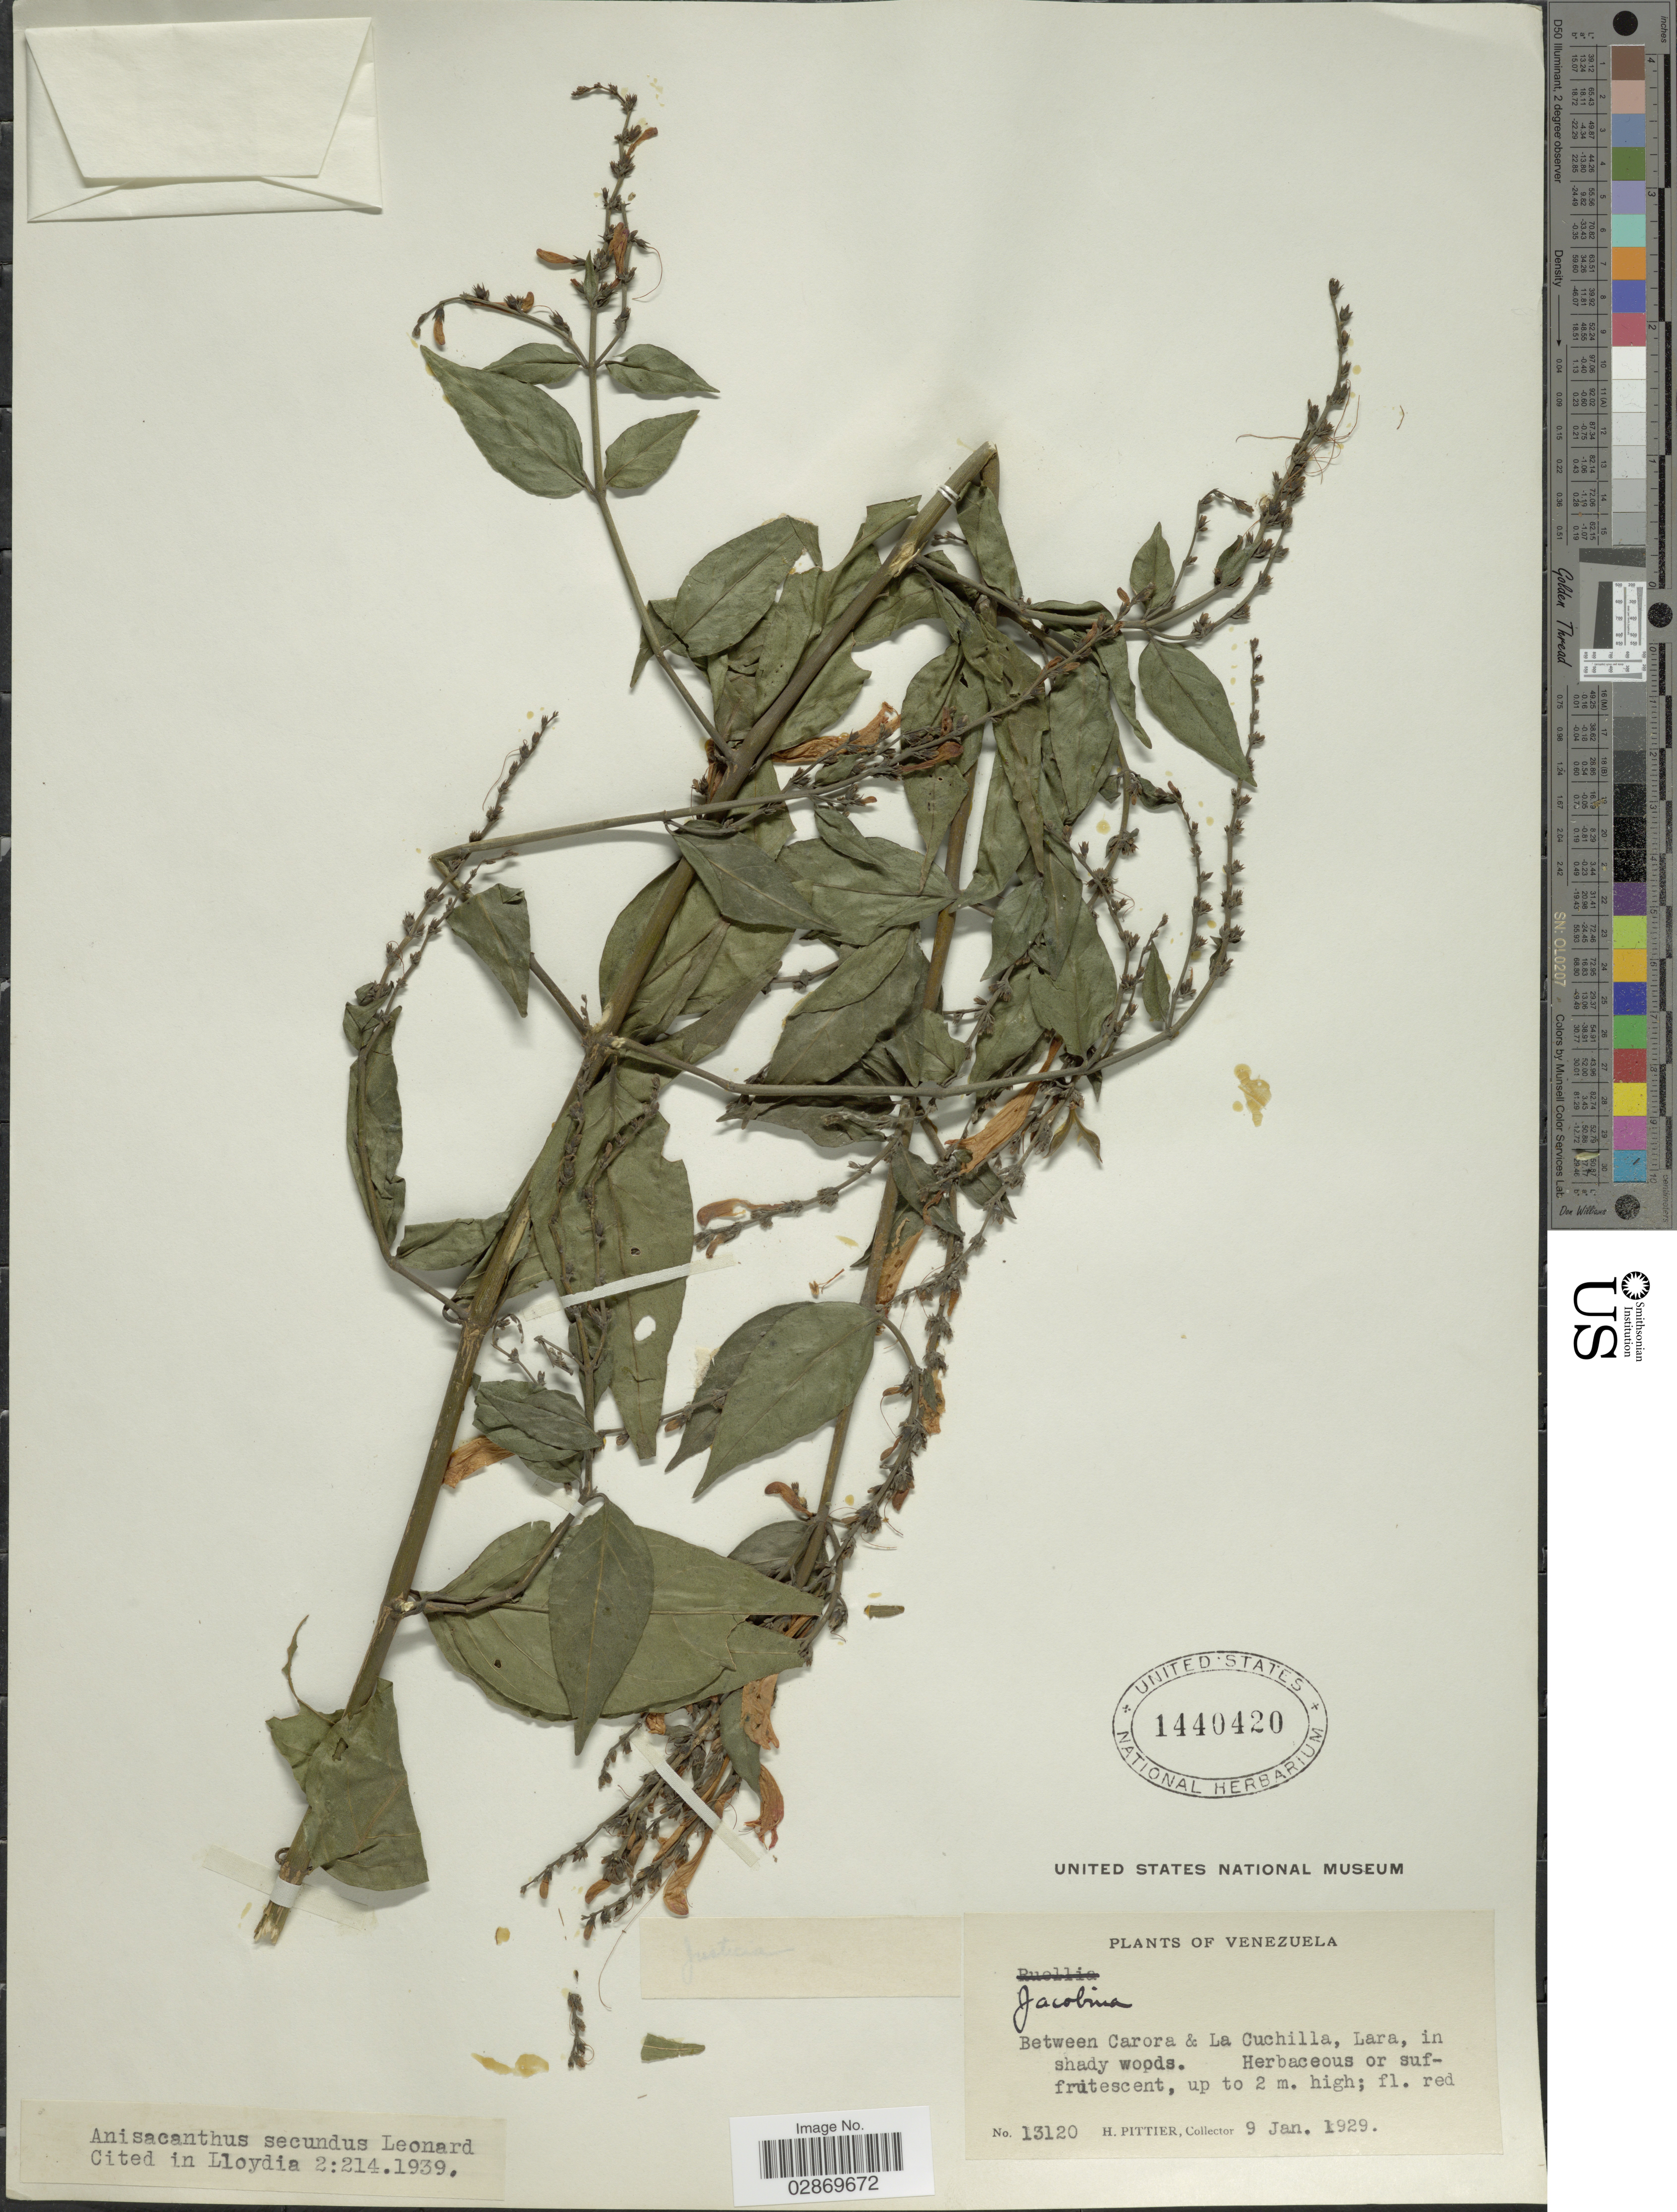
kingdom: Plantae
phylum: Tracheophyta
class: Magnoliopsida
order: Lamiales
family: Acanthaceae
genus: Anisacanthus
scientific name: Anisacanthus secundus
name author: Leonard in A.C. Sm.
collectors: H. F. Pittier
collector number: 13120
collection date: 1929-01-09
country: Venezuela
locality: Between Carora & La Cuchilla, Lara, in shady woods.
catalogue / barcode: US 1440420